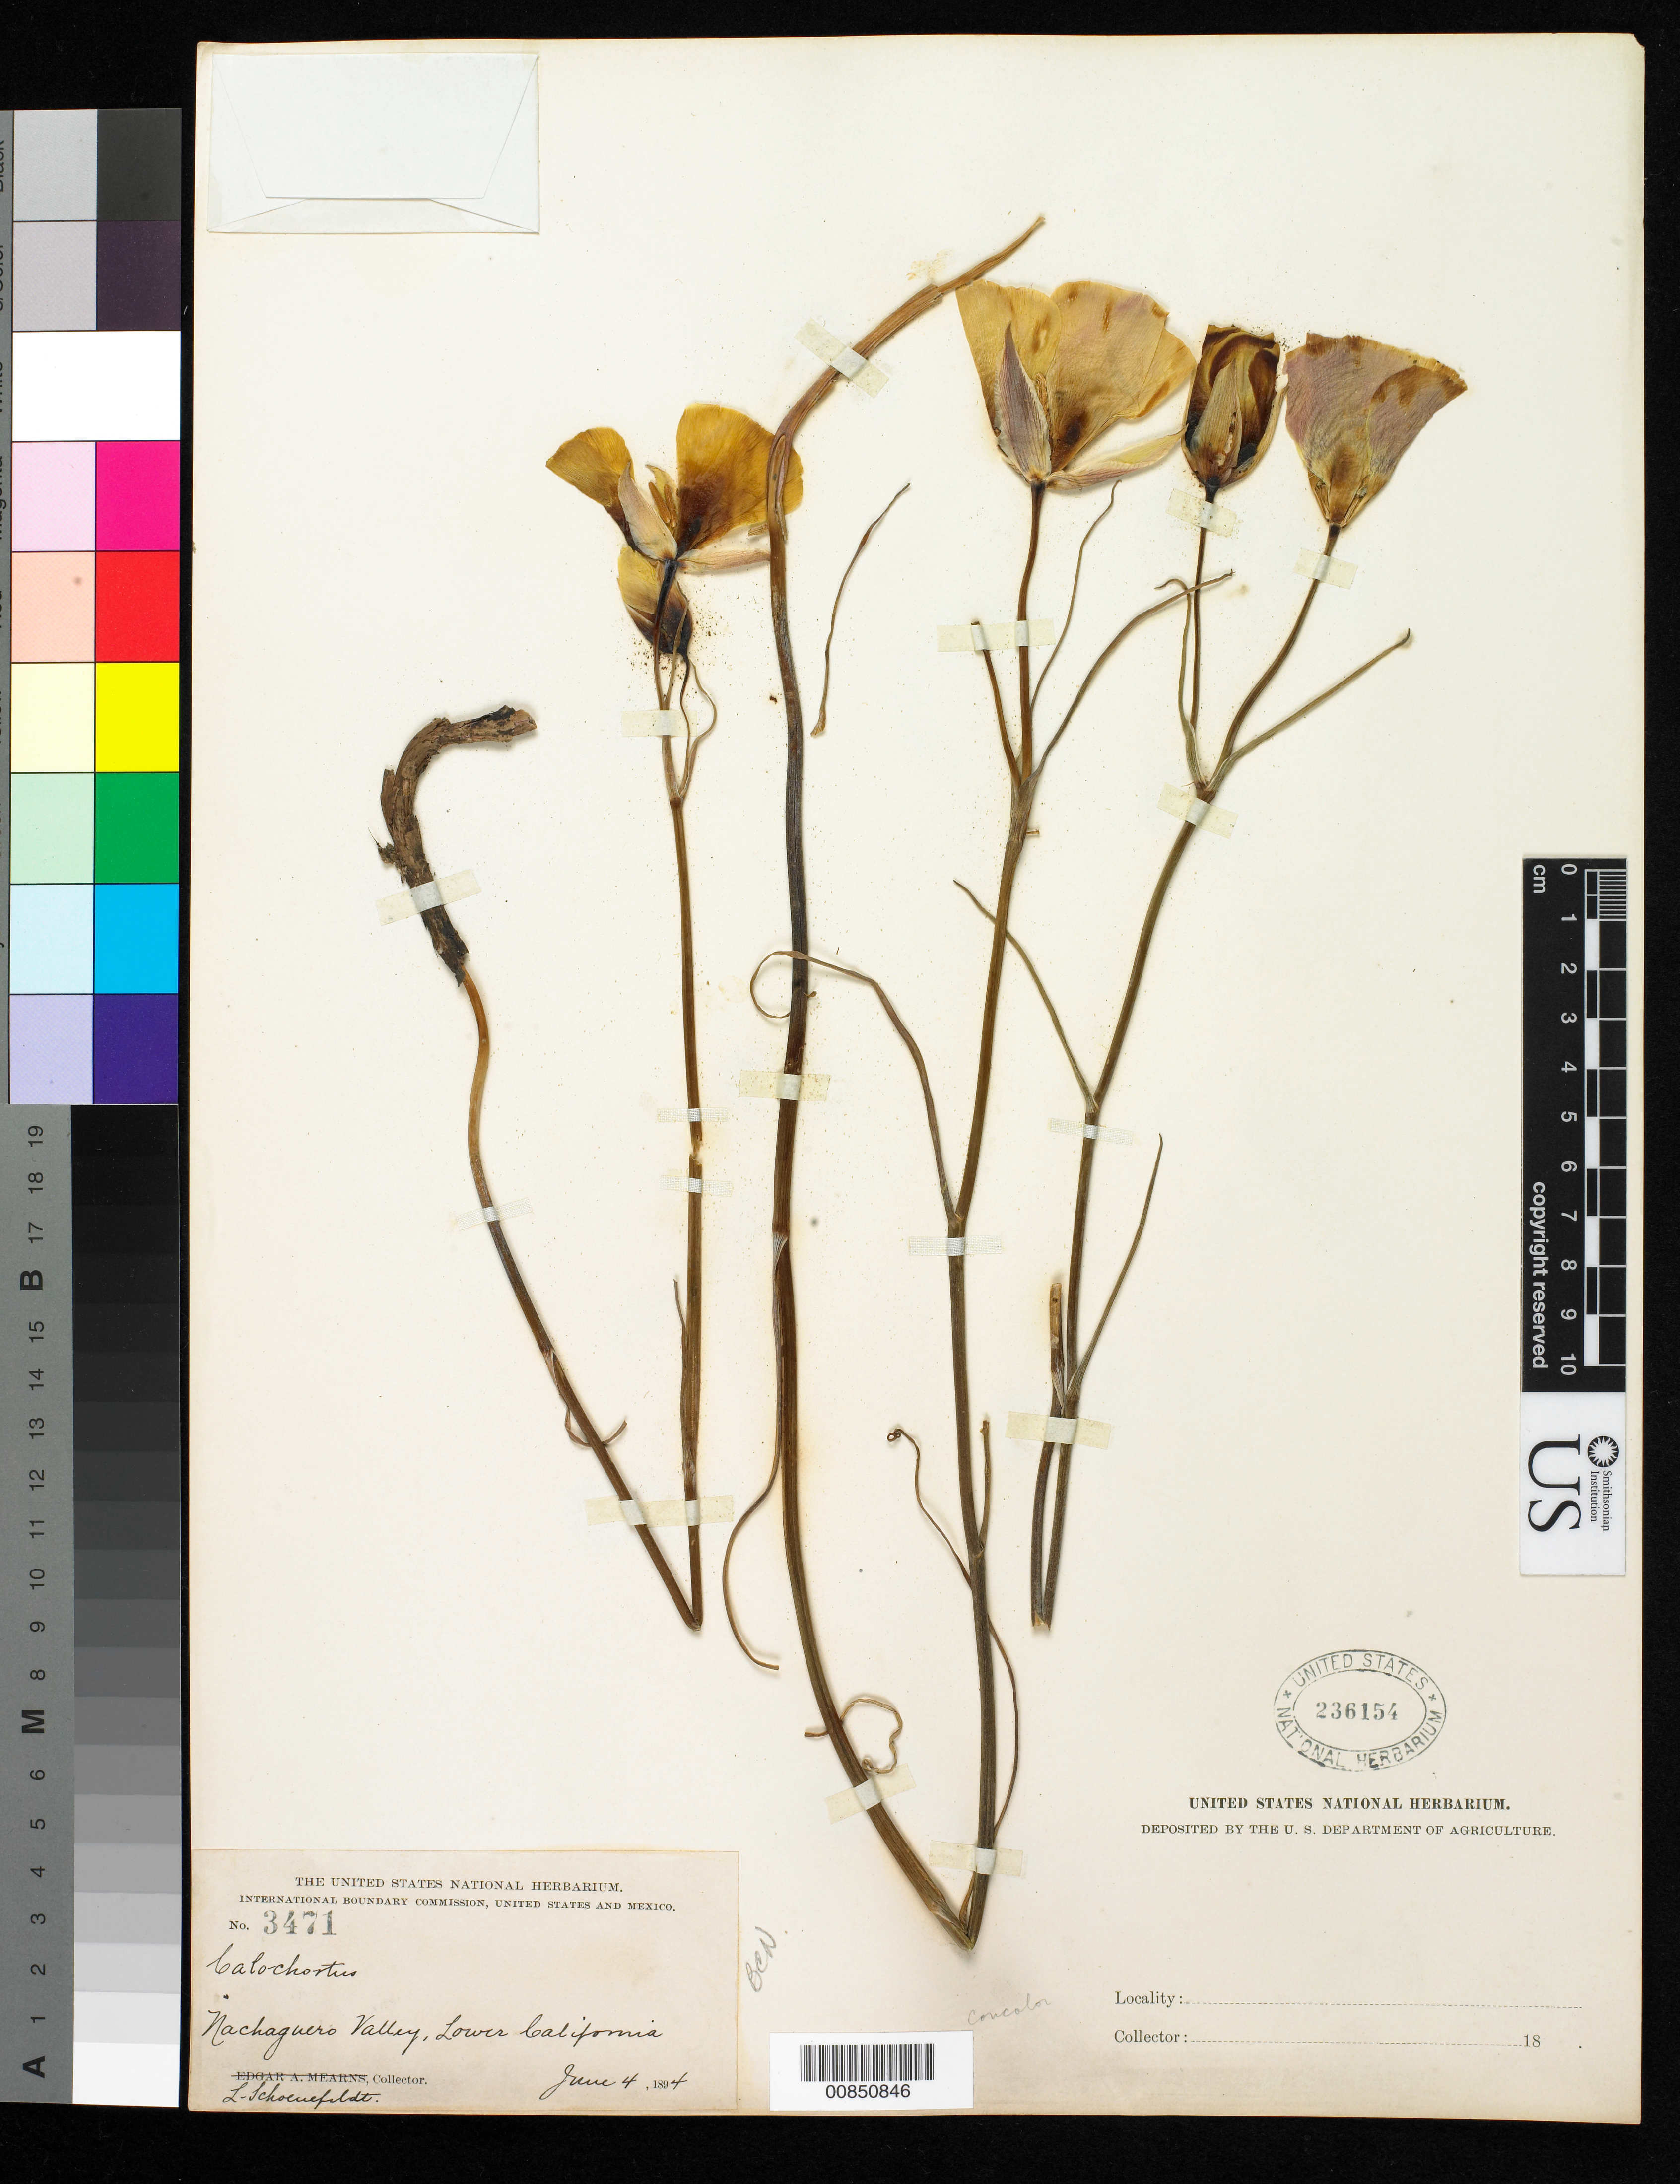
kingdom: Plantae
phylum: Tracheophyta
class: Liliopsida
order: Liliales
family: Liliaceae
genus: Calochortus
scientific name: Calochortus concolor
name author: (Baker) Purdy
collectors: L. Schoenfeldt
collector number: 3471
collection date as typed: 04 Jun 1894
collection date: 1894-06-04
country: Mexico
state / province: Baja California Norte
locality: Nachoguero Valley, Baja California.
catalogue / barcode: US 236154